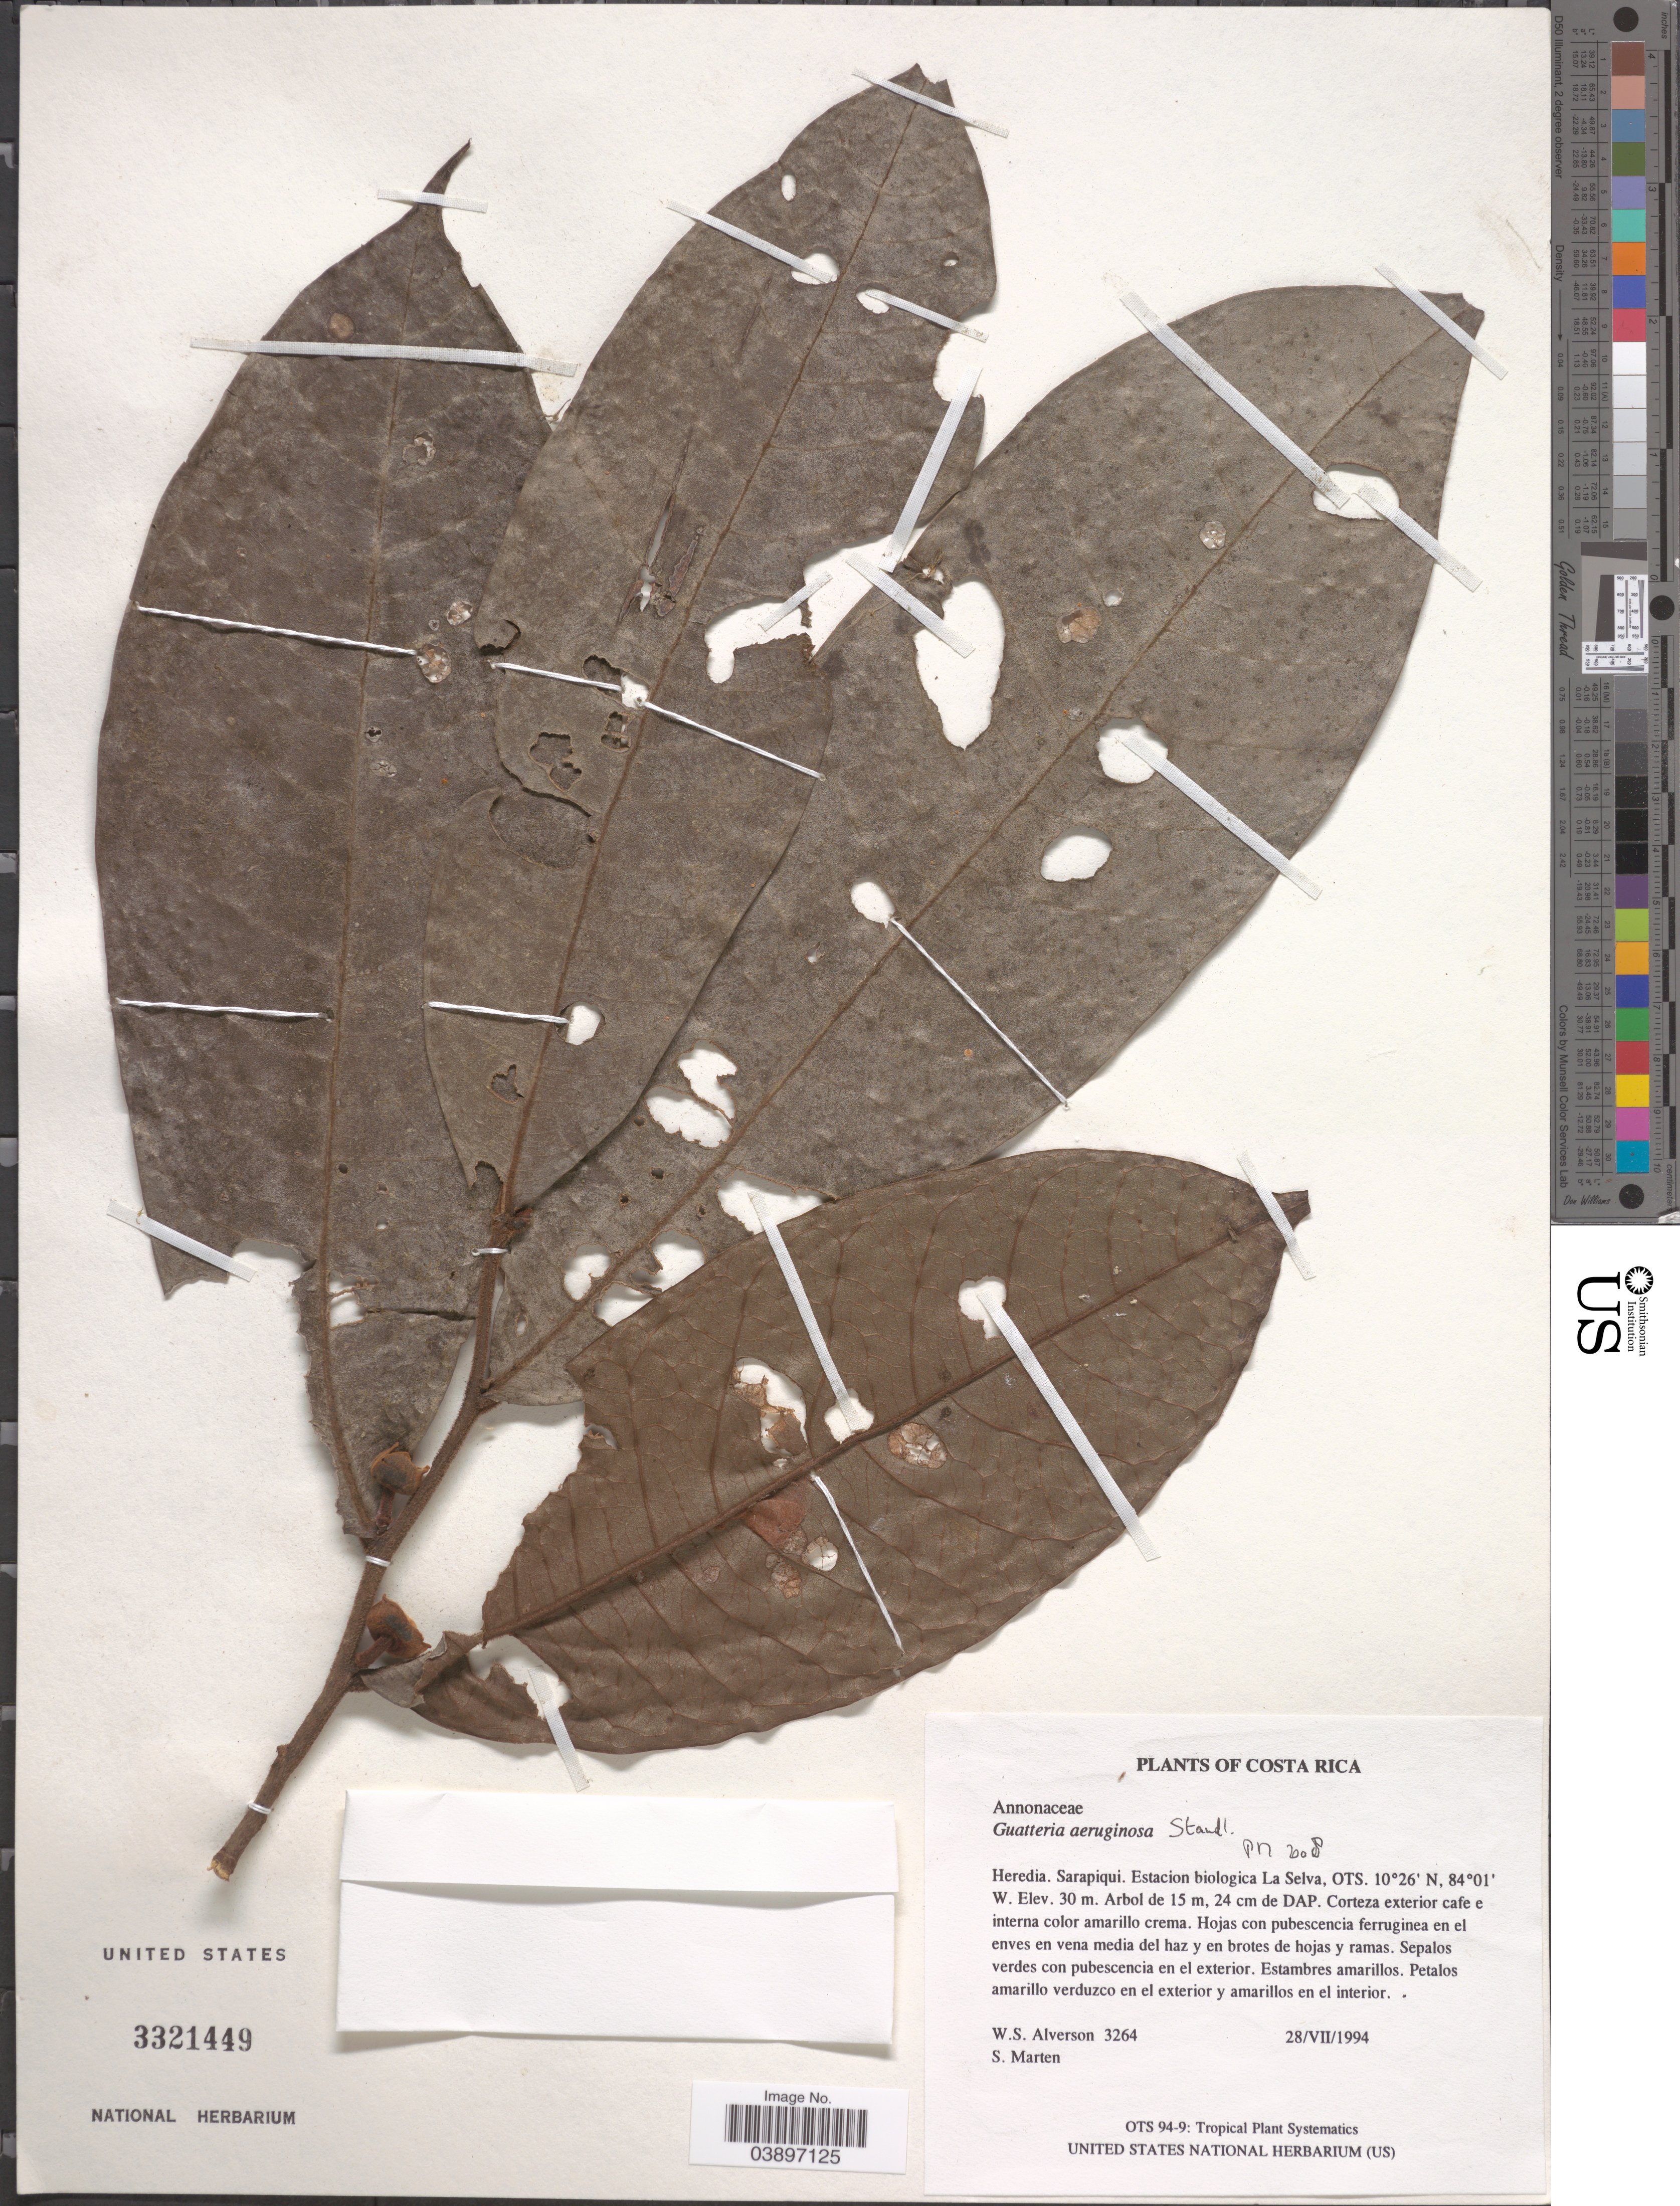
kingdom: Plantae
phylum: Tracheophyta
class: Magnoliopsida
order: Magnoliales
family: Annonaceae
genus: Guatteria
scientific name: Guatteria aeruginosa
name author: Standl.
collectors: W. S. Alverson & S. Marten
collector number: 3264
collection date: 1994-07-28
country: Costa Rica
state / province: Heredia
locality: Sarapiqui. Estacion biologica La Selva, OTS.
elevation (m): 30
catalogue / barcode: US 3321449